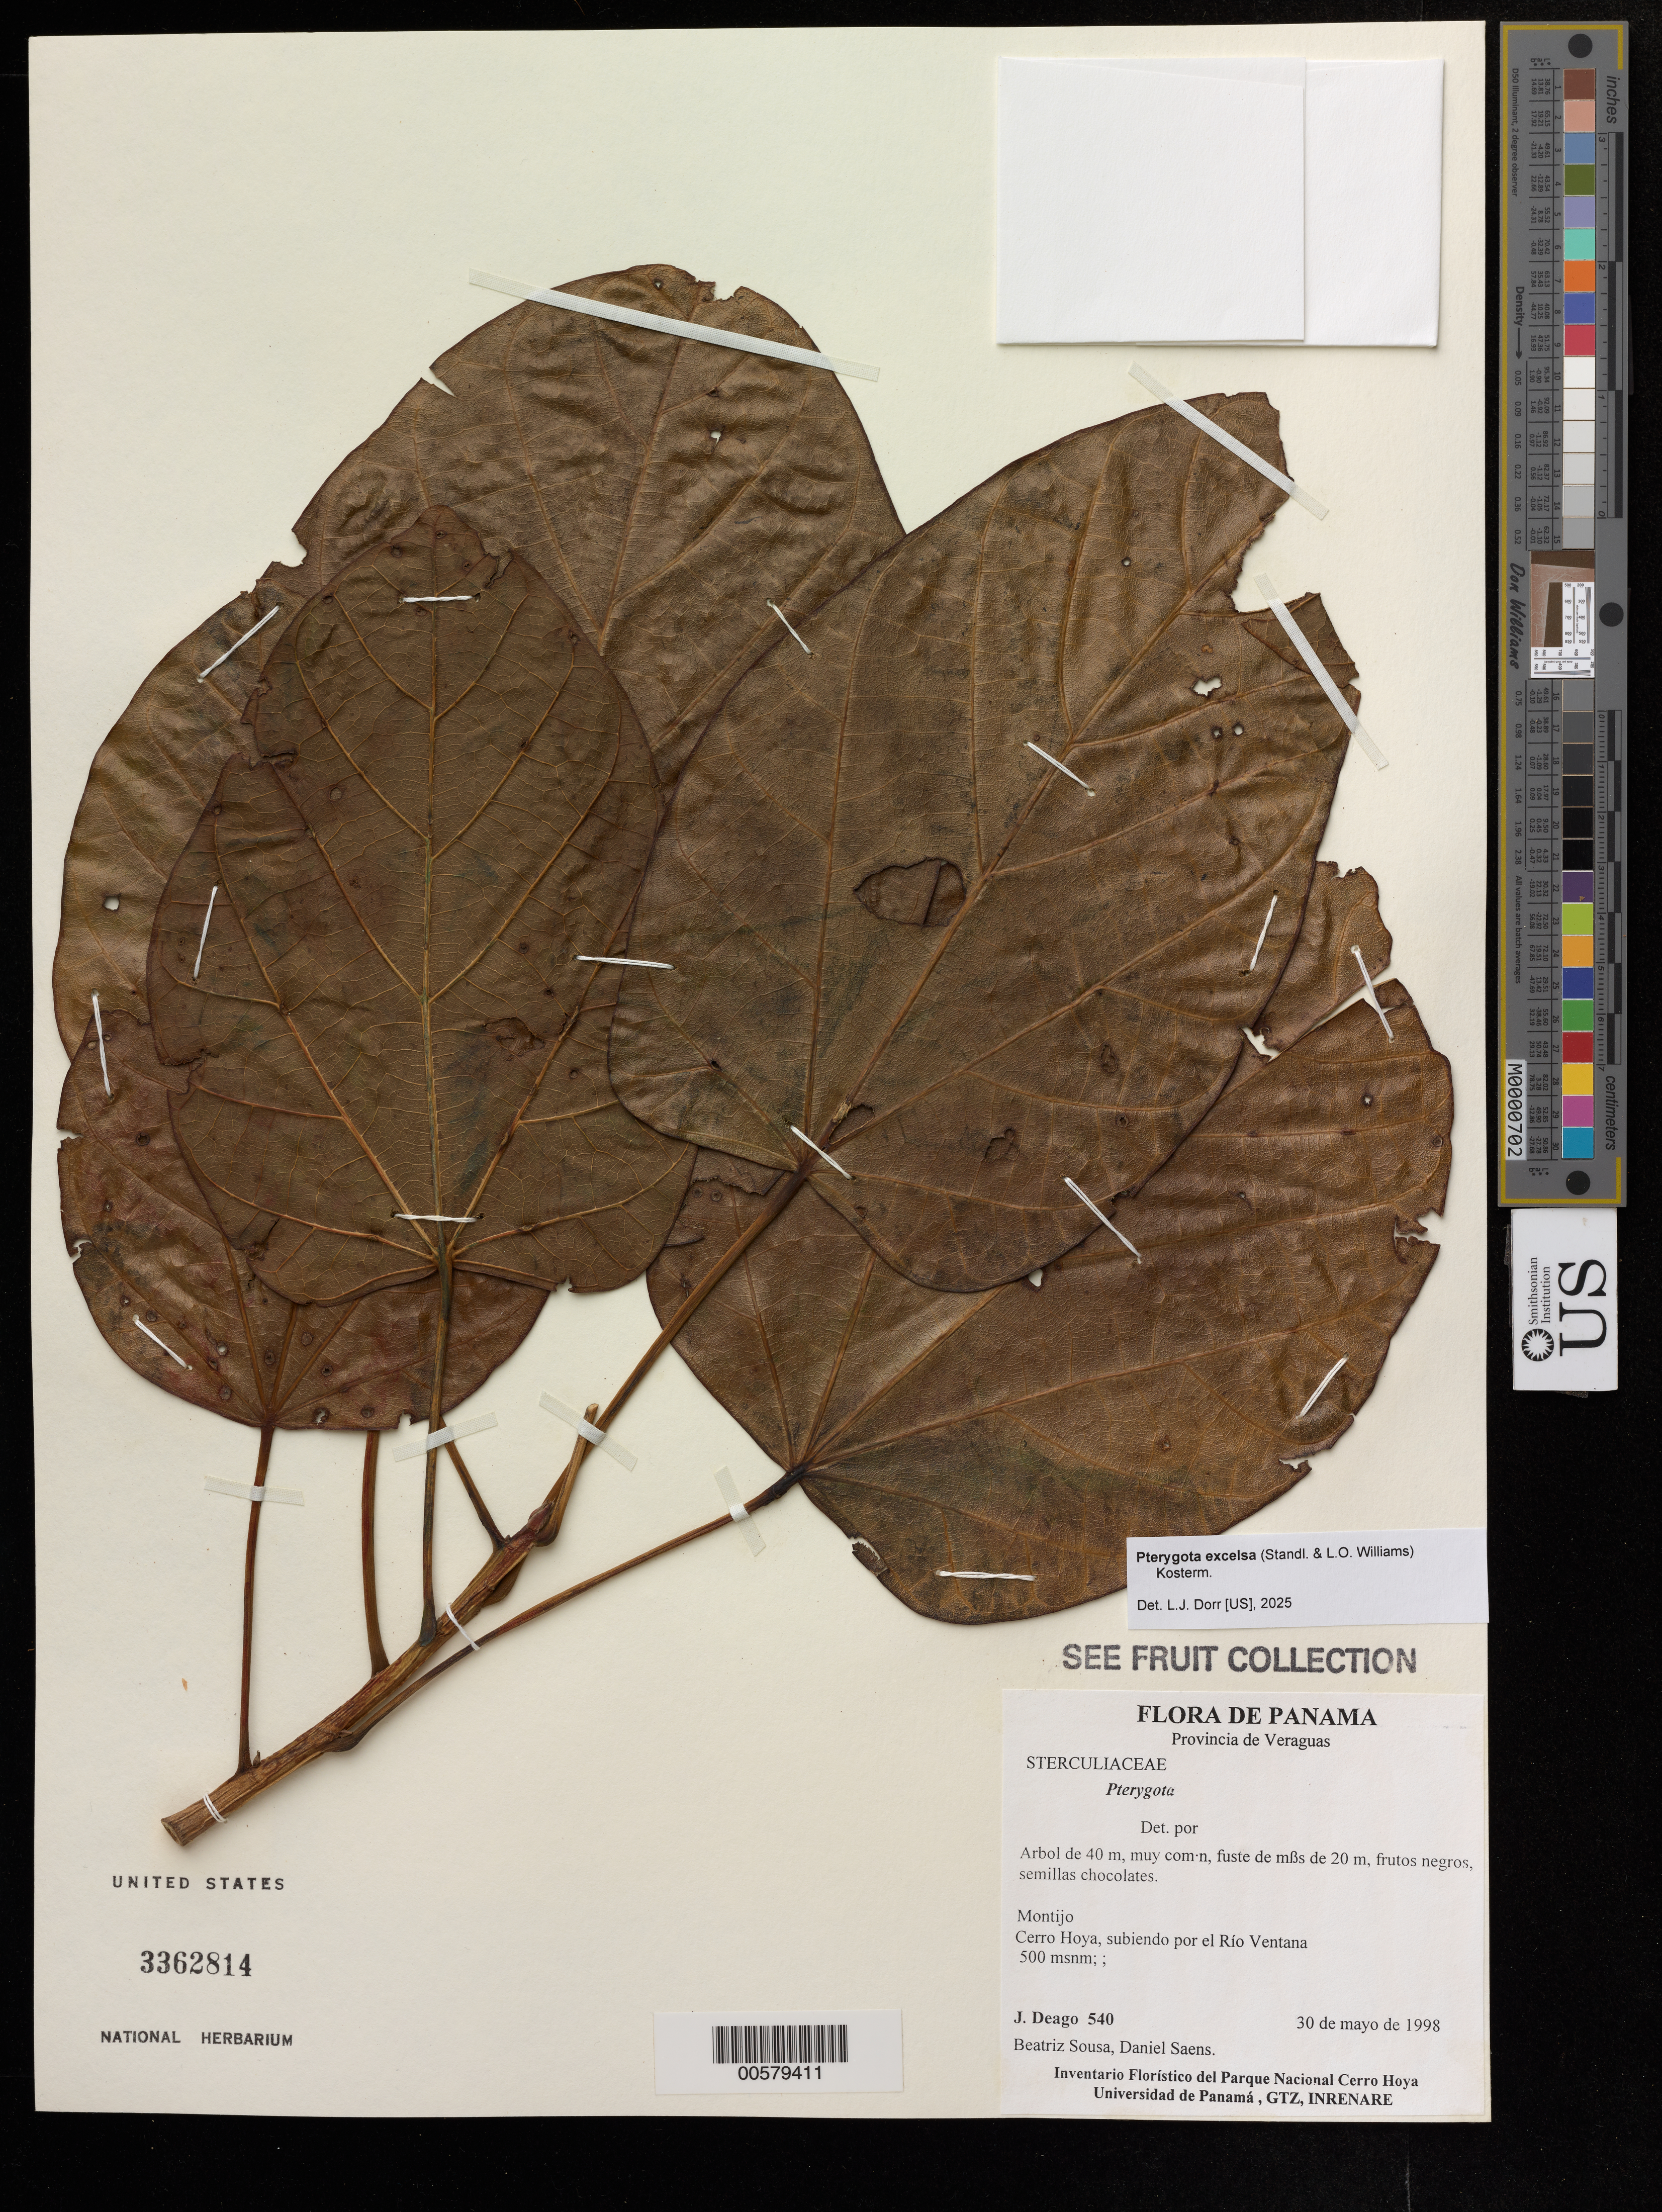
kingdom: Plantae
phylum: Tracheophyta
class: Magnoliopsida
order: Malvales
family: Malvaceae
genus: Pterygota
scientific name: Pterygota excelsa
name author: (Standl. & L.O. Williams) Kosterm.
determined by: Dorr, L. J., (BOT), Smithsonian Institution - National Museum of Natural History (UNITED STATES)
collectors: J. Deago, B. Souza & D. Saens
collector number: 540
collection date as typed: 30 May 1998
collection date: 1998-05-30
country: Panama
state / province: Veraguas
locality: Montijo, Cerro Hoya, subiendo por el Río Ventana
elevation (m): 500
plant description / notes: SEE FRUIT COLLECTION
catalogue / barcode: US 3362814